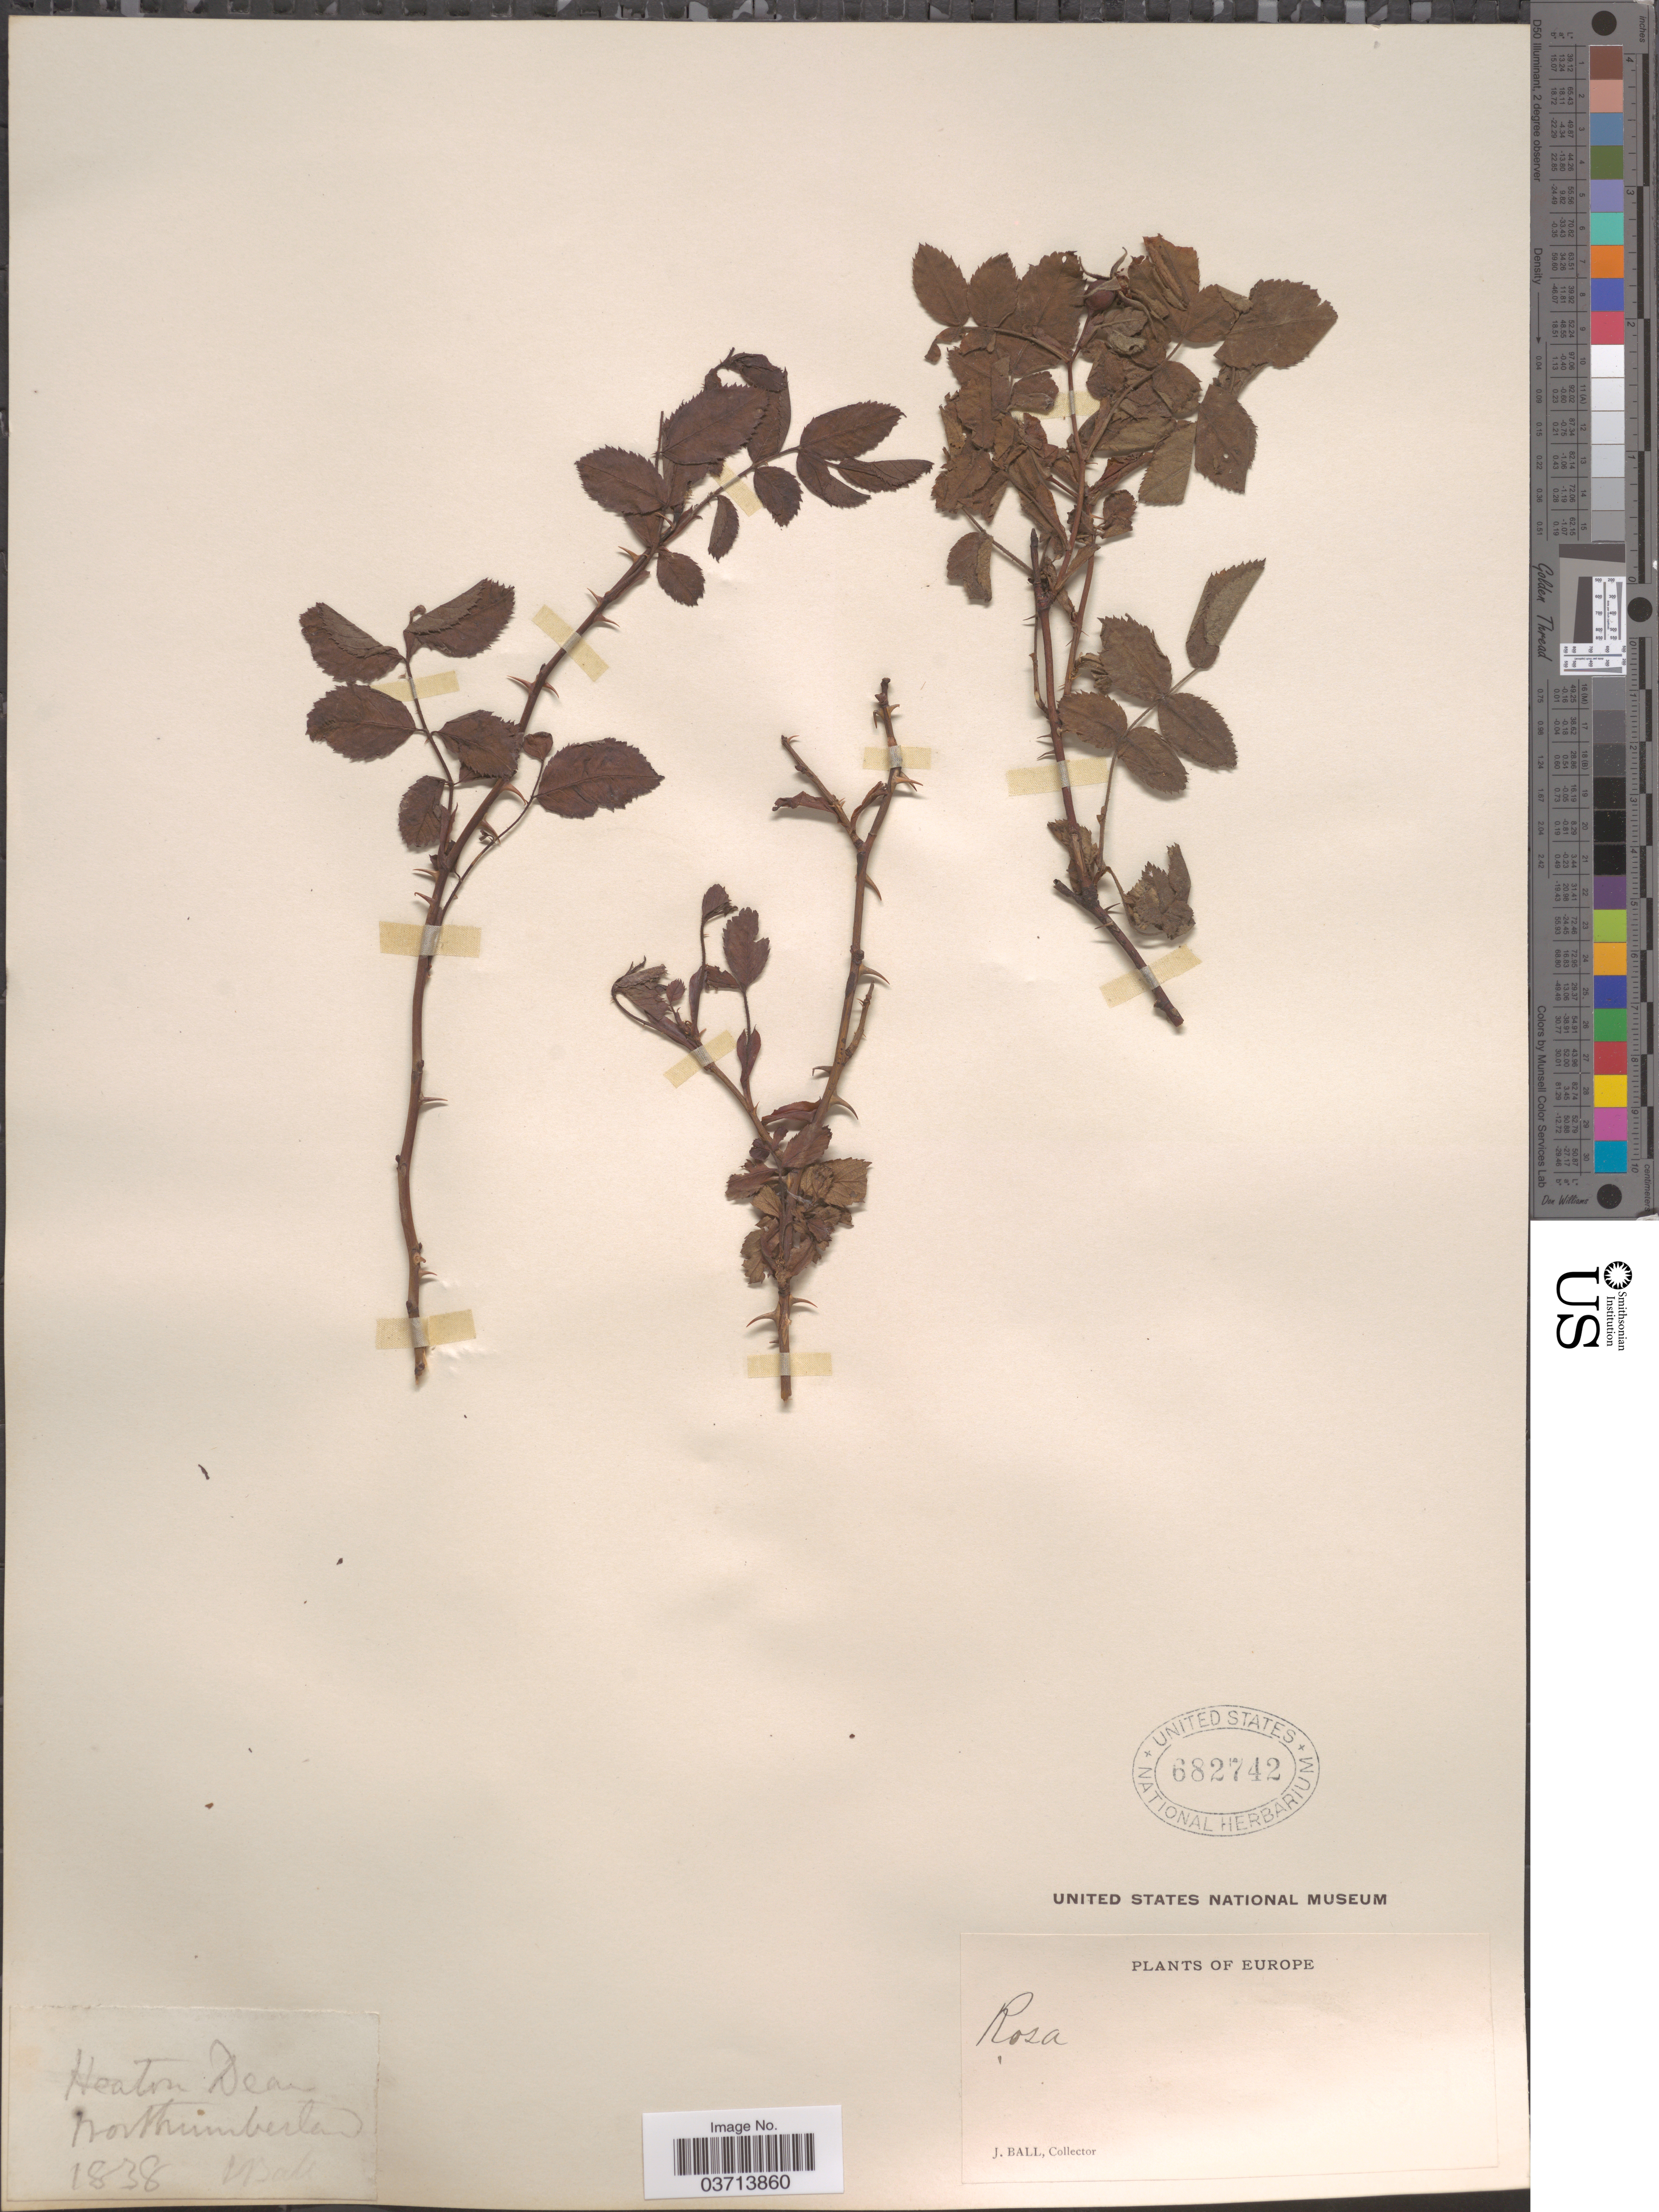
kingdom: Plantae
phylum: Tracheophyta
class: Magnoliopsida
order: Rosales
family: Rosaceae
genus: Rosa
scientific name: Rosa sp.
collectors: J. Ball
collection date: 1838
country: United Kingdom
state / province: England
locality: Heaton Dear Northumberland. Europe.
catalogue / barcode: US 682742